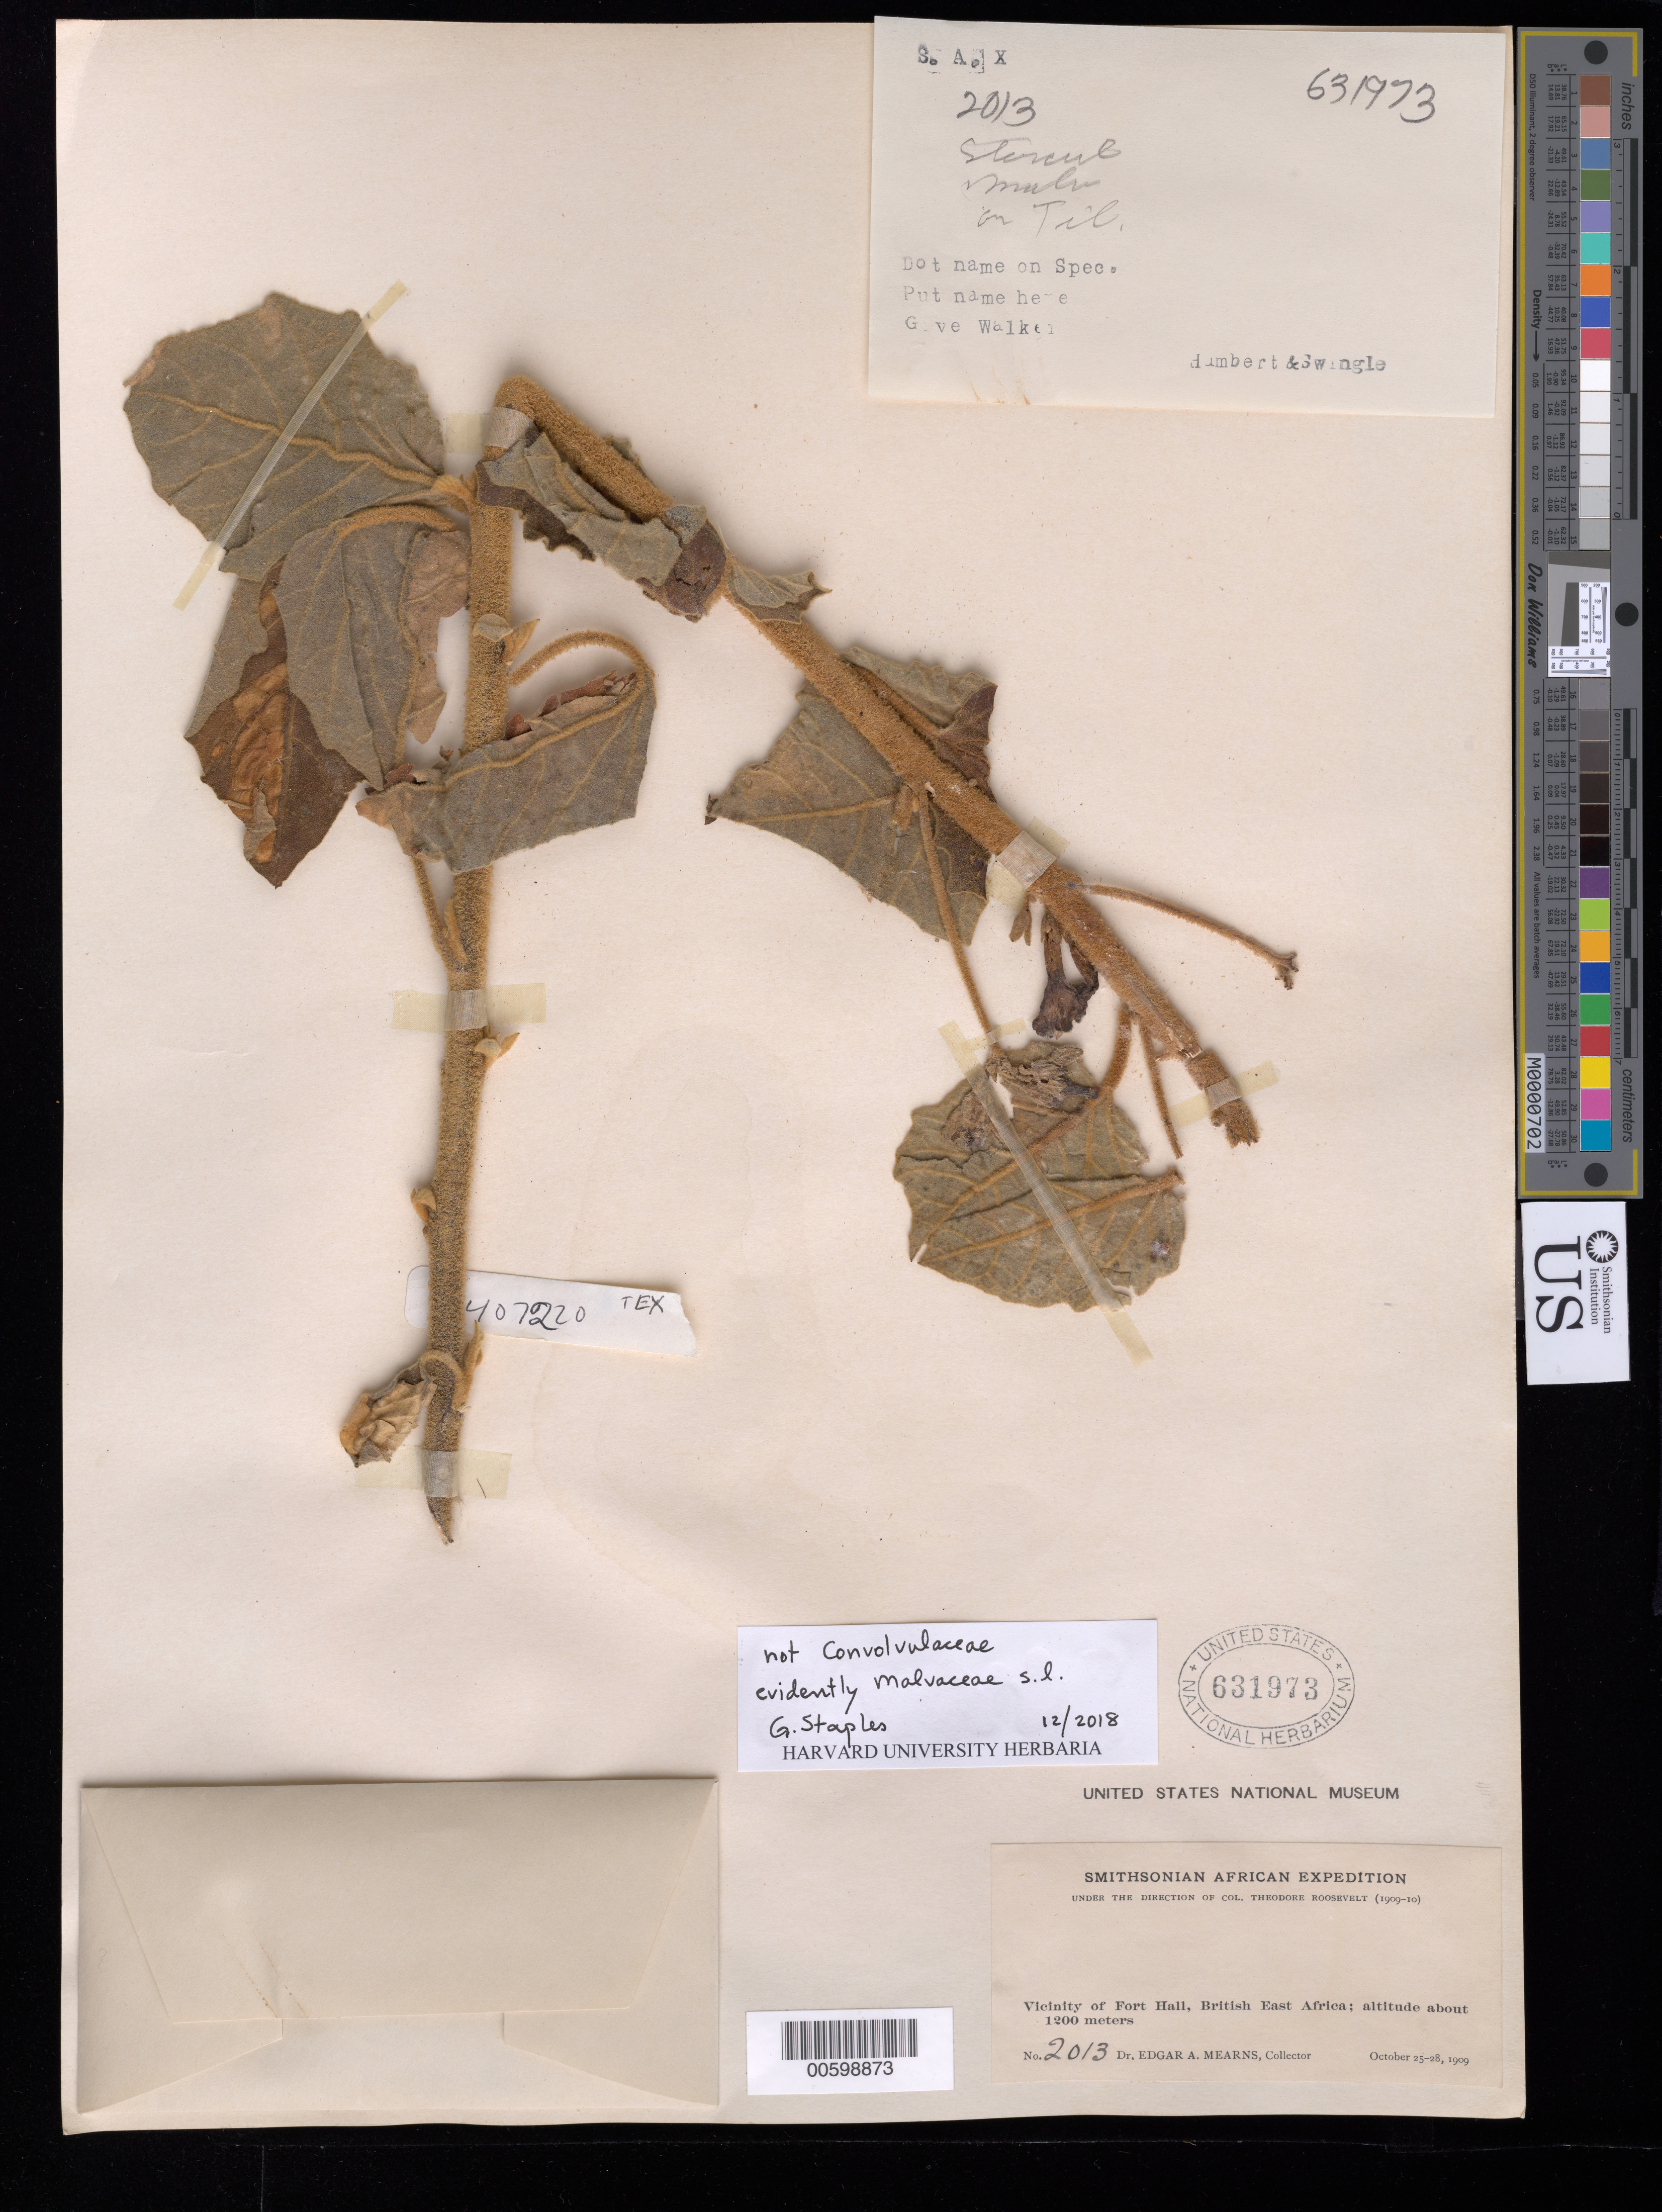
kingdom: Plantae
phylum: Tracheophyta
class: Magnoliopsida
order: Malvales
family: Malvaceae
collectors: E. A. Mearns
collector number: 2013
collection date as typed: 25 Oct 1909 to 28 Oct 1909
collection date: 1909-10-25/1909-10-28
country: Kenya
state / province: Murang'a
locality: Vicinity of Fort Hall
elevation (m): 1200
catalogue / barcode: US 631973